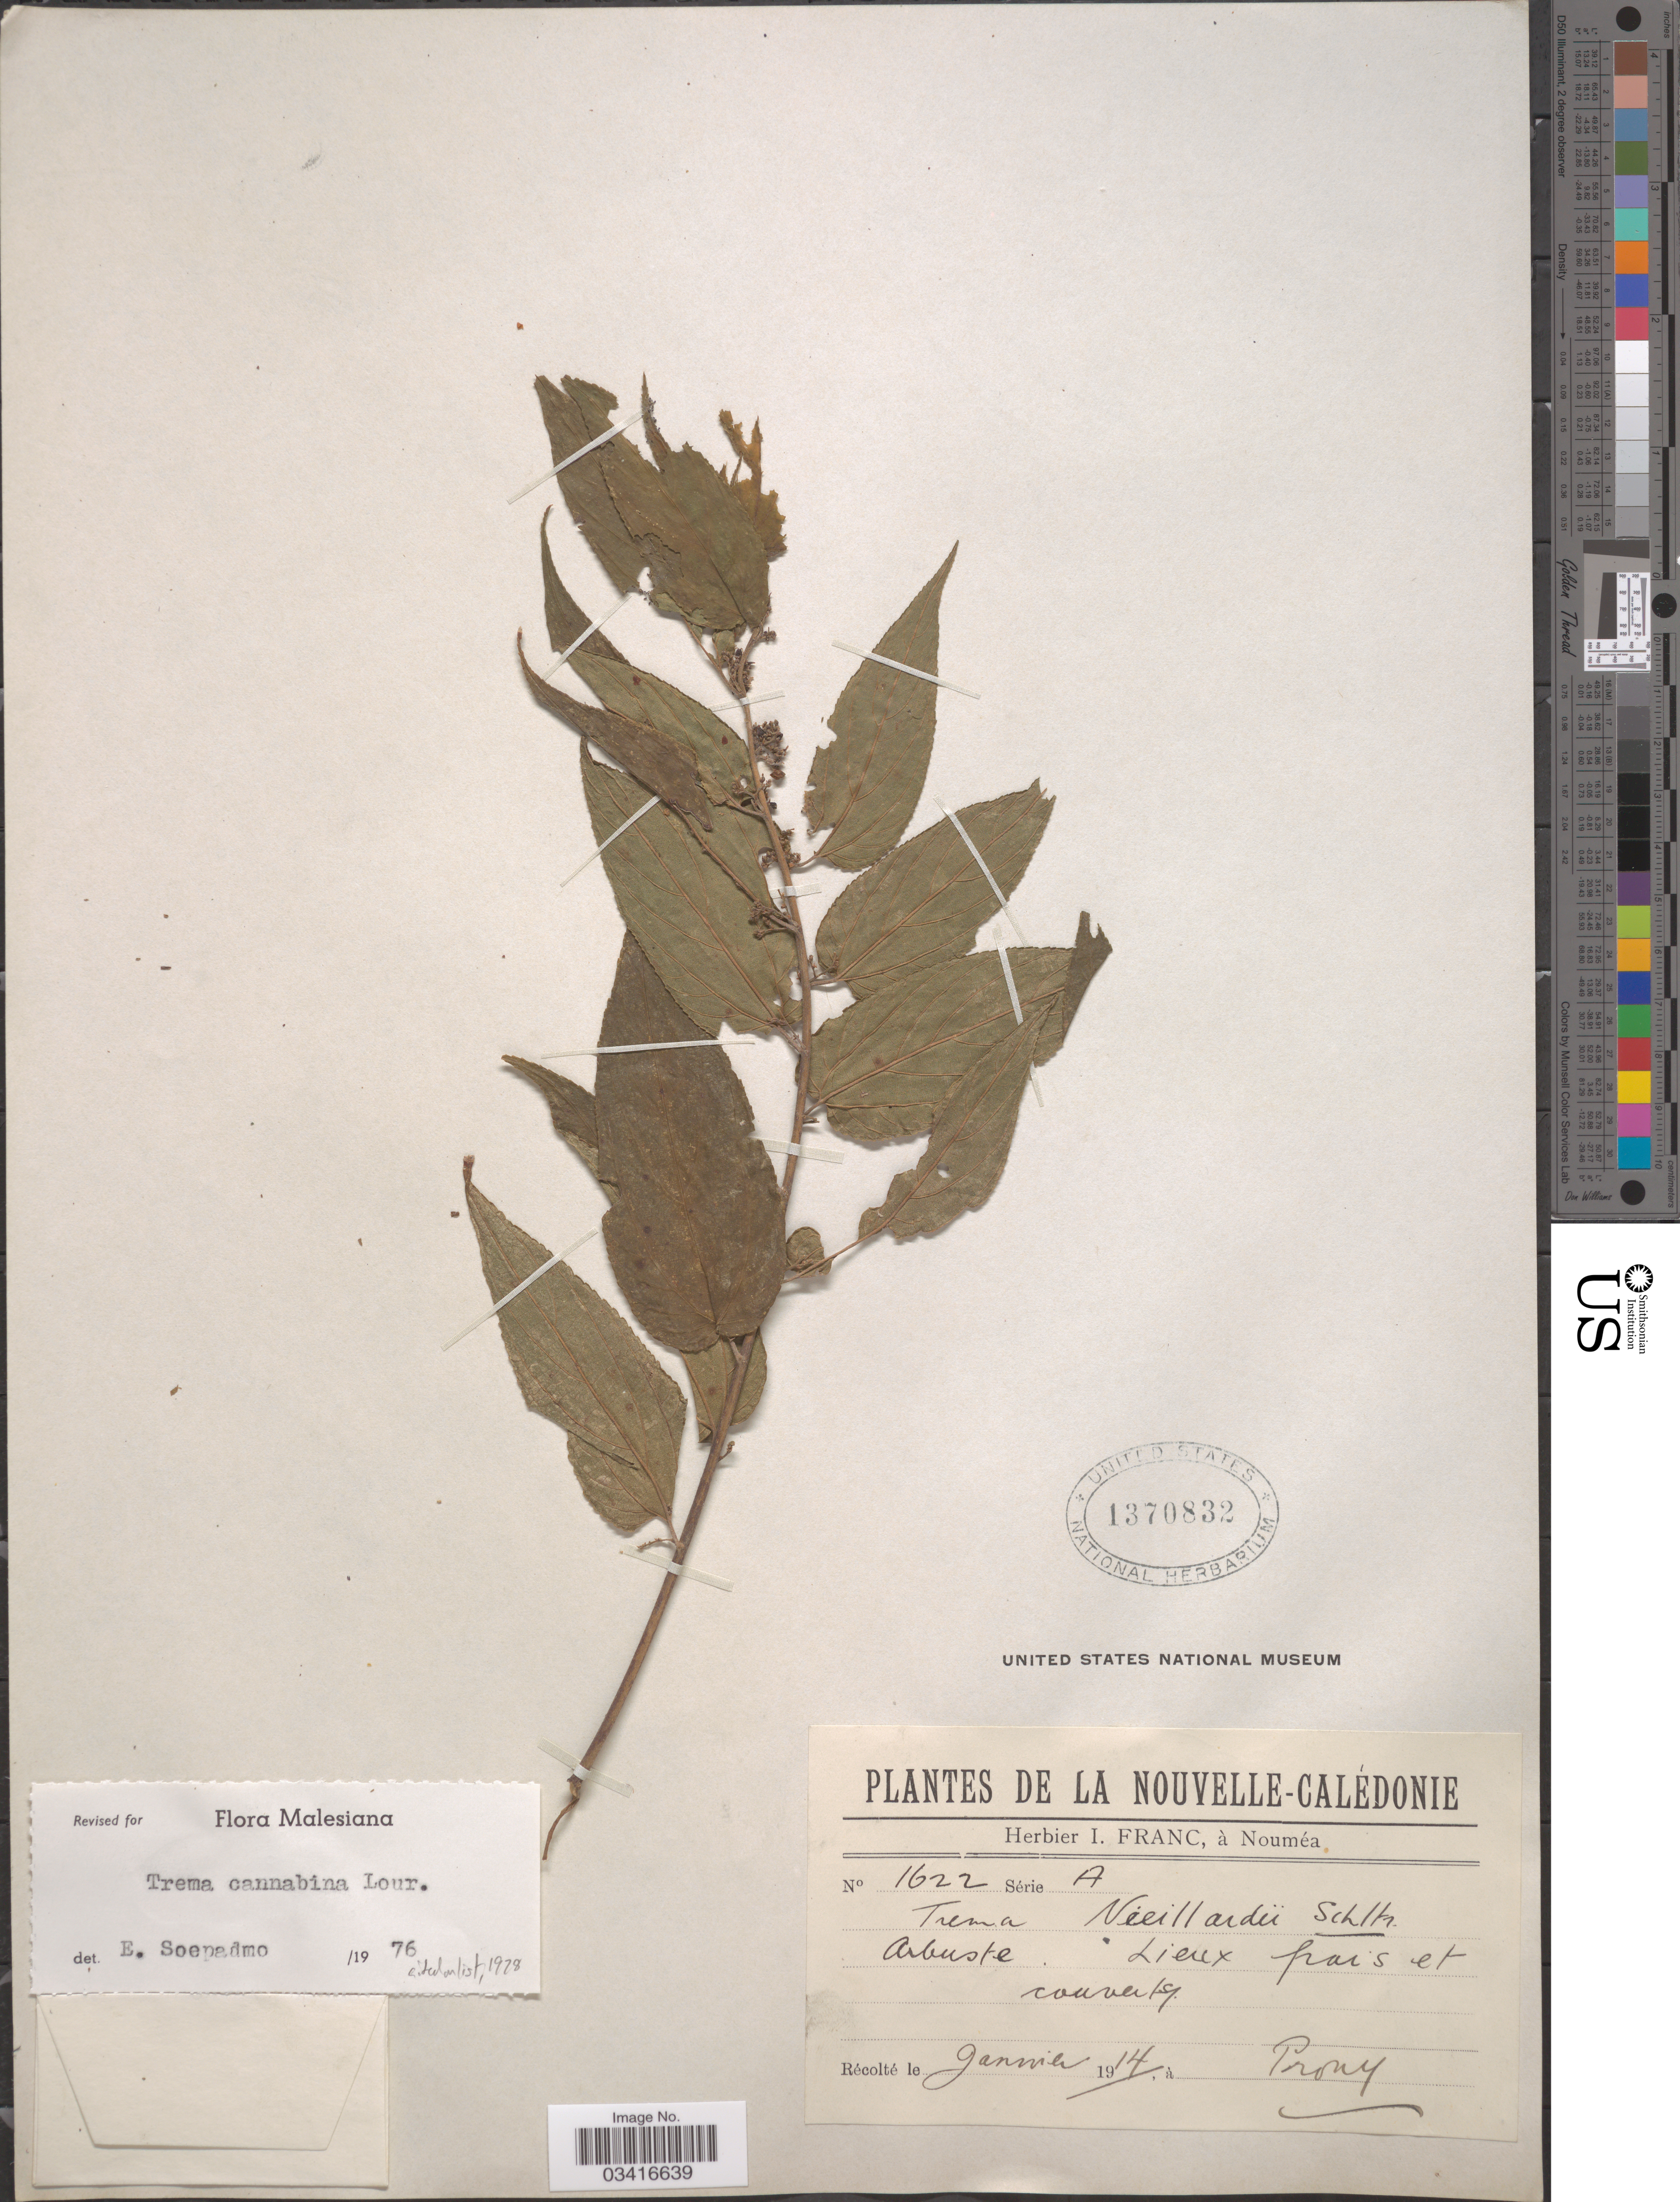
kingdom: Plantae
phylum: Tracheophyta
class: Magnoliopsida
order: Rosales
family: Cannabaceae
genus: Trema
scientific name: Trema cannabina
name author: Lour.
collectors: ex herb. I. Franc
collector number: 1622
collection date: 1914-01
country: New Caledonia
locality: De La Nouvelle-Calédonie. Prony. Arbuste, Lieux pais et couvertsy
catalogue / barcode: US 1370832